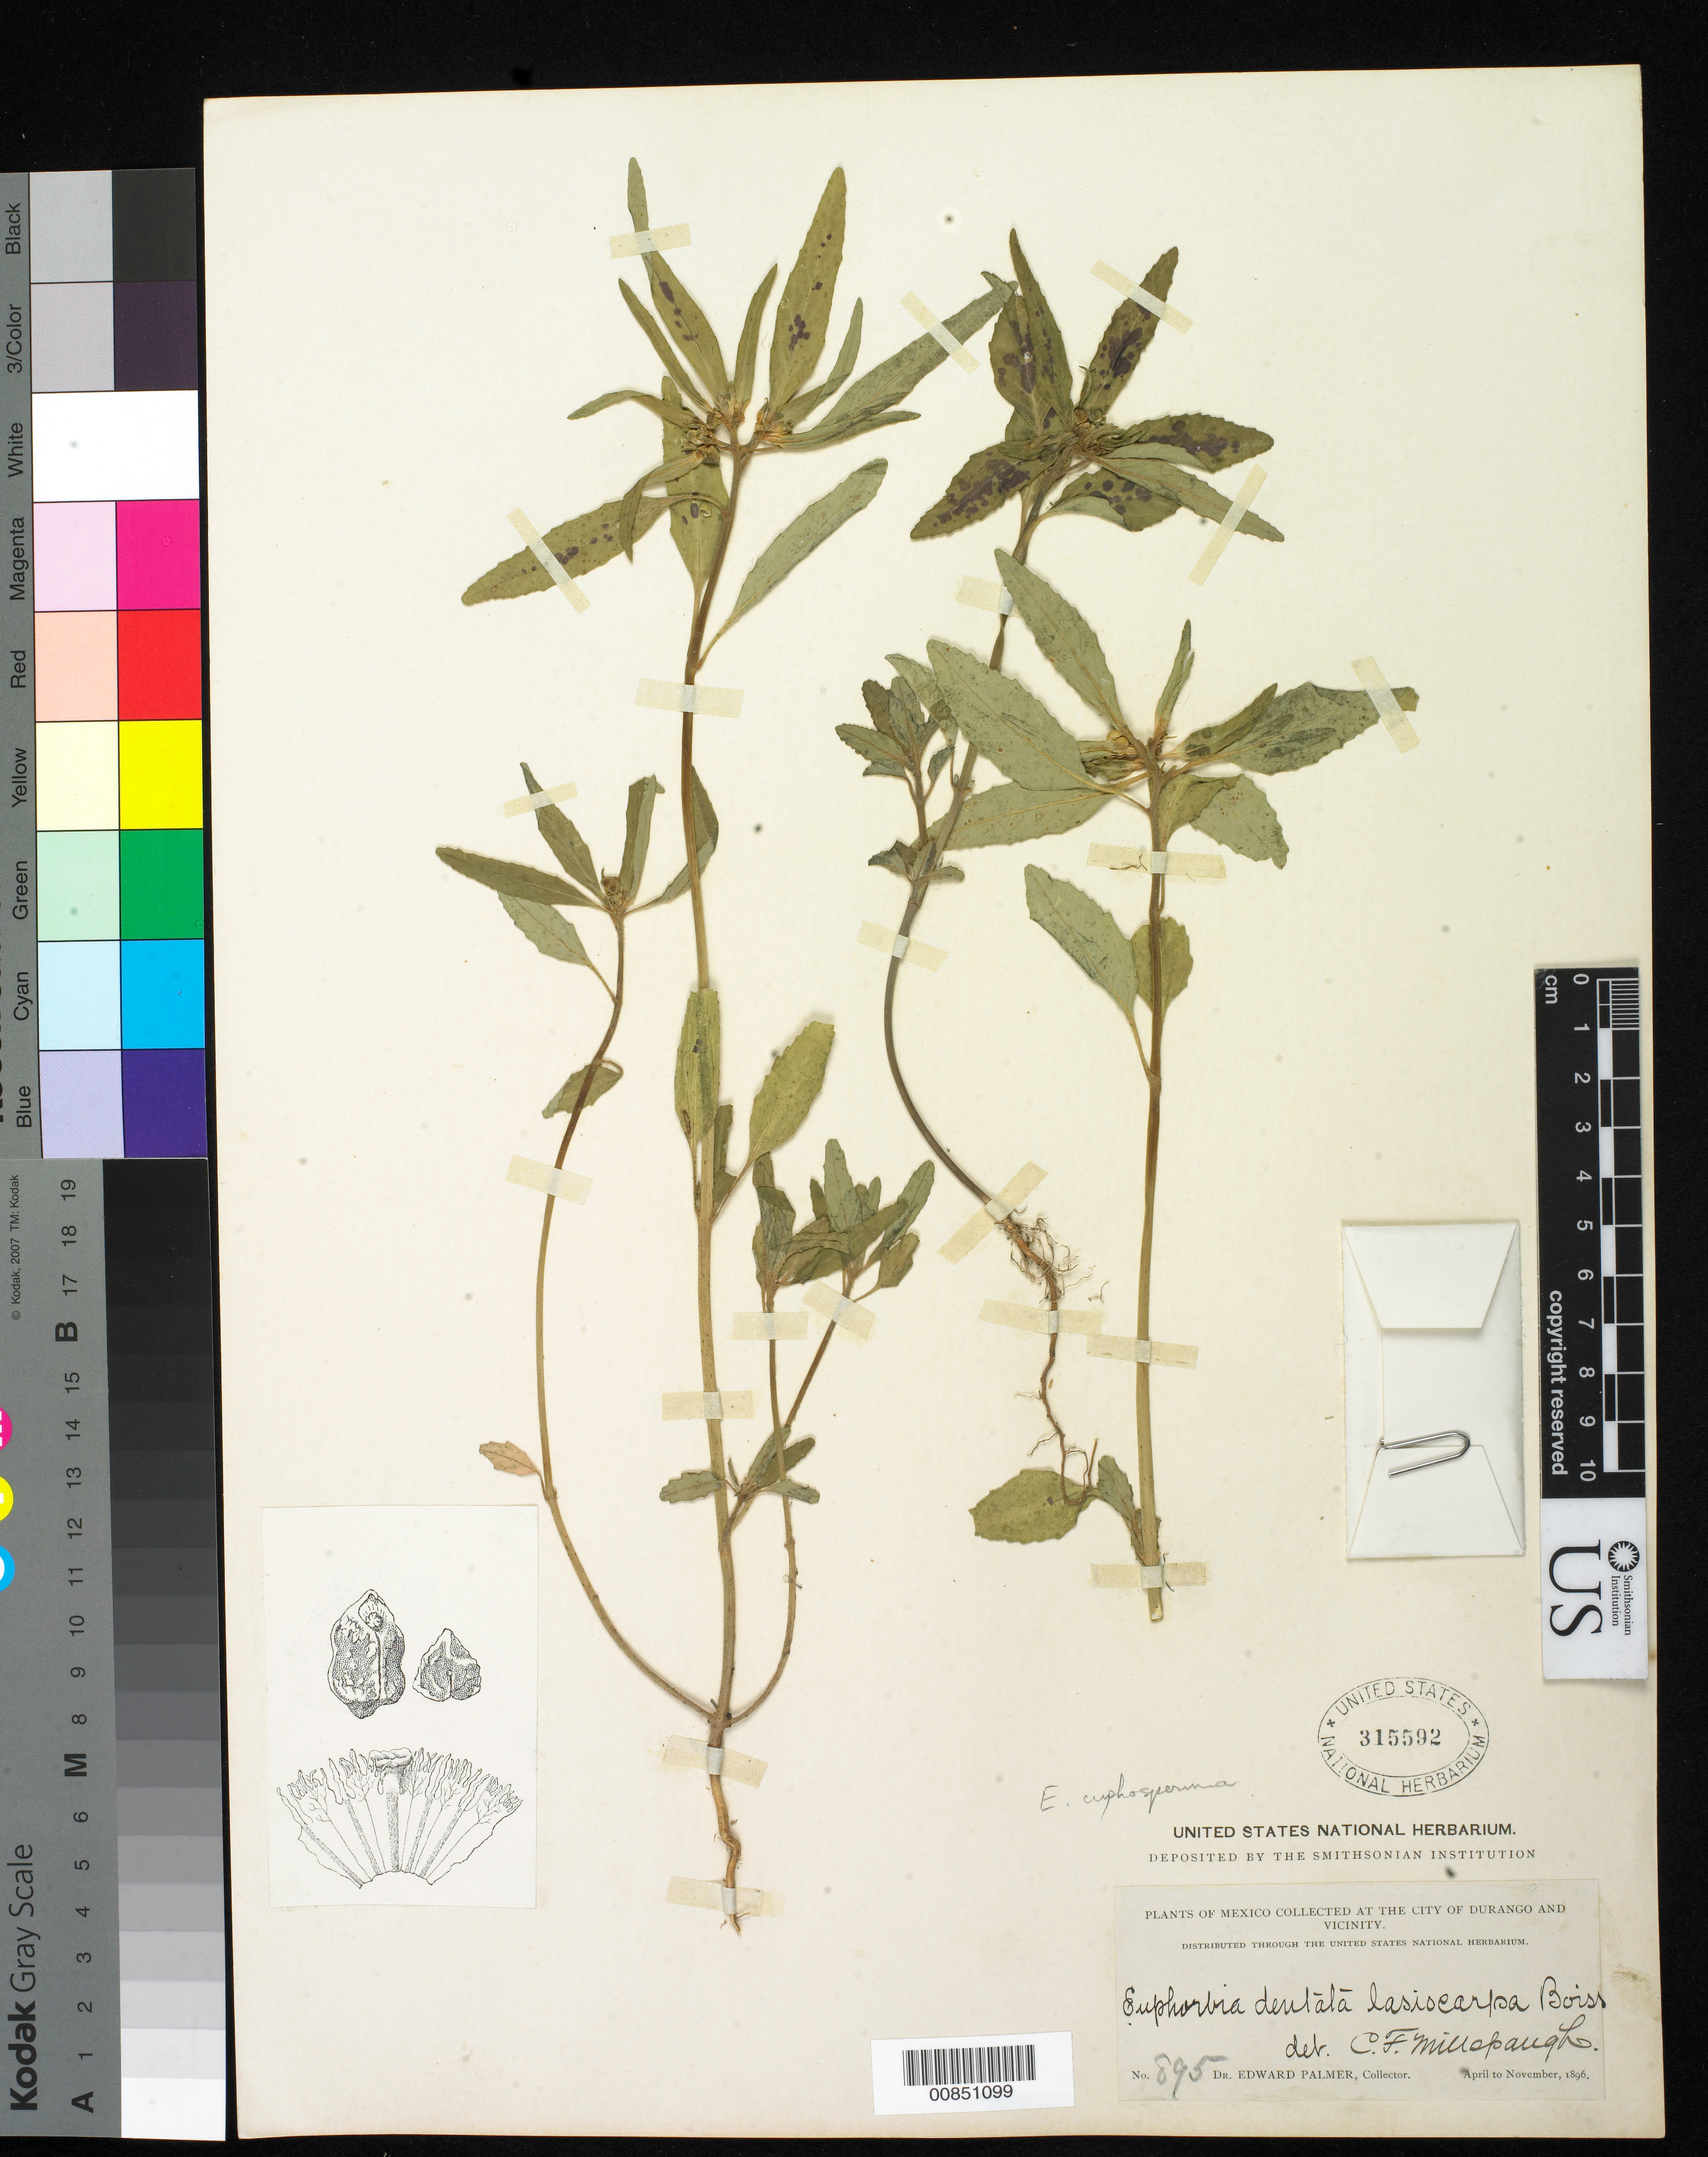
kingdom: Plantae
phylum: Tracheophyta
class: Magnoliopsida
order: Malpighiales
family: Euphorbiaceae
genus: Euphorbia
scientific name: Euphorbia cuphosperma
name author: (Engelm.) Boiss.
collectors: E. Palmer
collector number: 895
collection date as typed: Apr 1896 to -- Nov 1896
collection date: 1896-04/1896-11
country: Mexico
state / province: Durango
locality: City of Durango and vicinity.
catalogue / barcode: US 315592